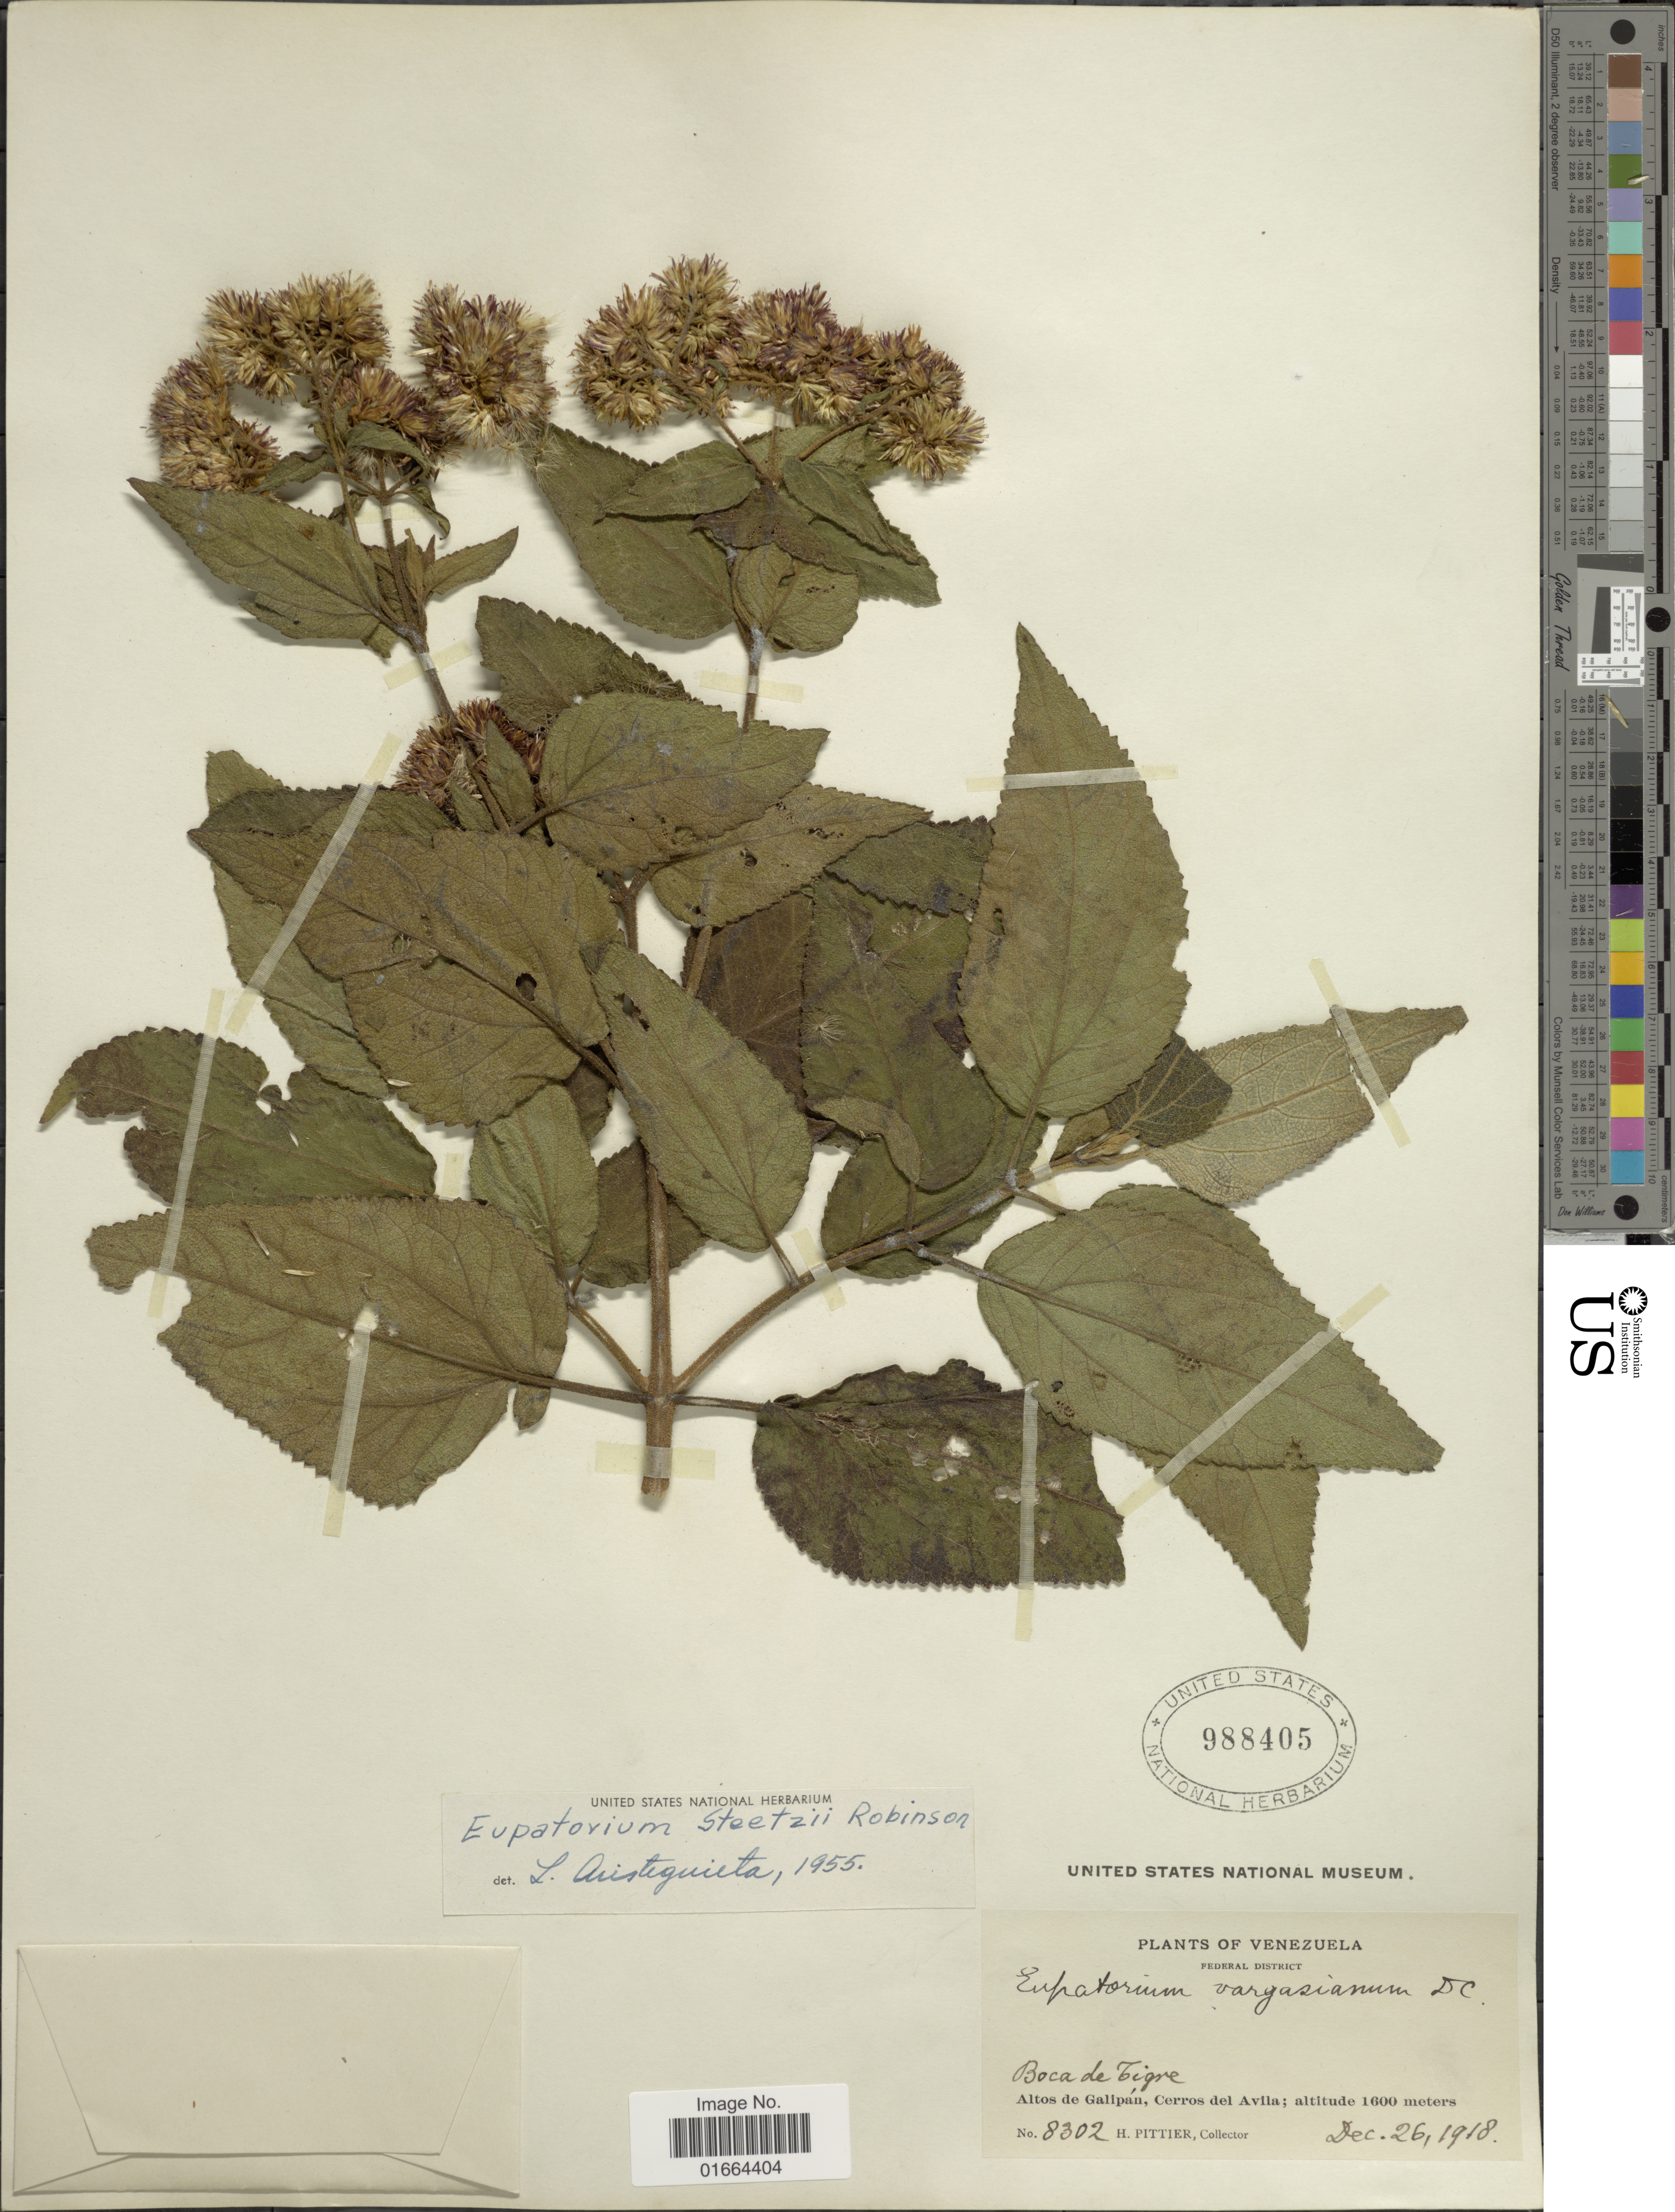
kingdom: Plantae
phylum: Tracheophyta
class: Magnoliopsida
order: Asterales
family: Asteraceae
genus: Badilloa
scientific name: Badilloa steetzii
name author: (B.L. Rob.) R.M. King & H. Rob.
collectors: H. F. Pittier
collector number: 8302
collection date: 1918-12-26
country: Venezuela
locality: Federal District, Boca de Tigre, Altos de Galipan, Cerros del Avila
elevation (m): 1600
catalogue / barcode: US 988405